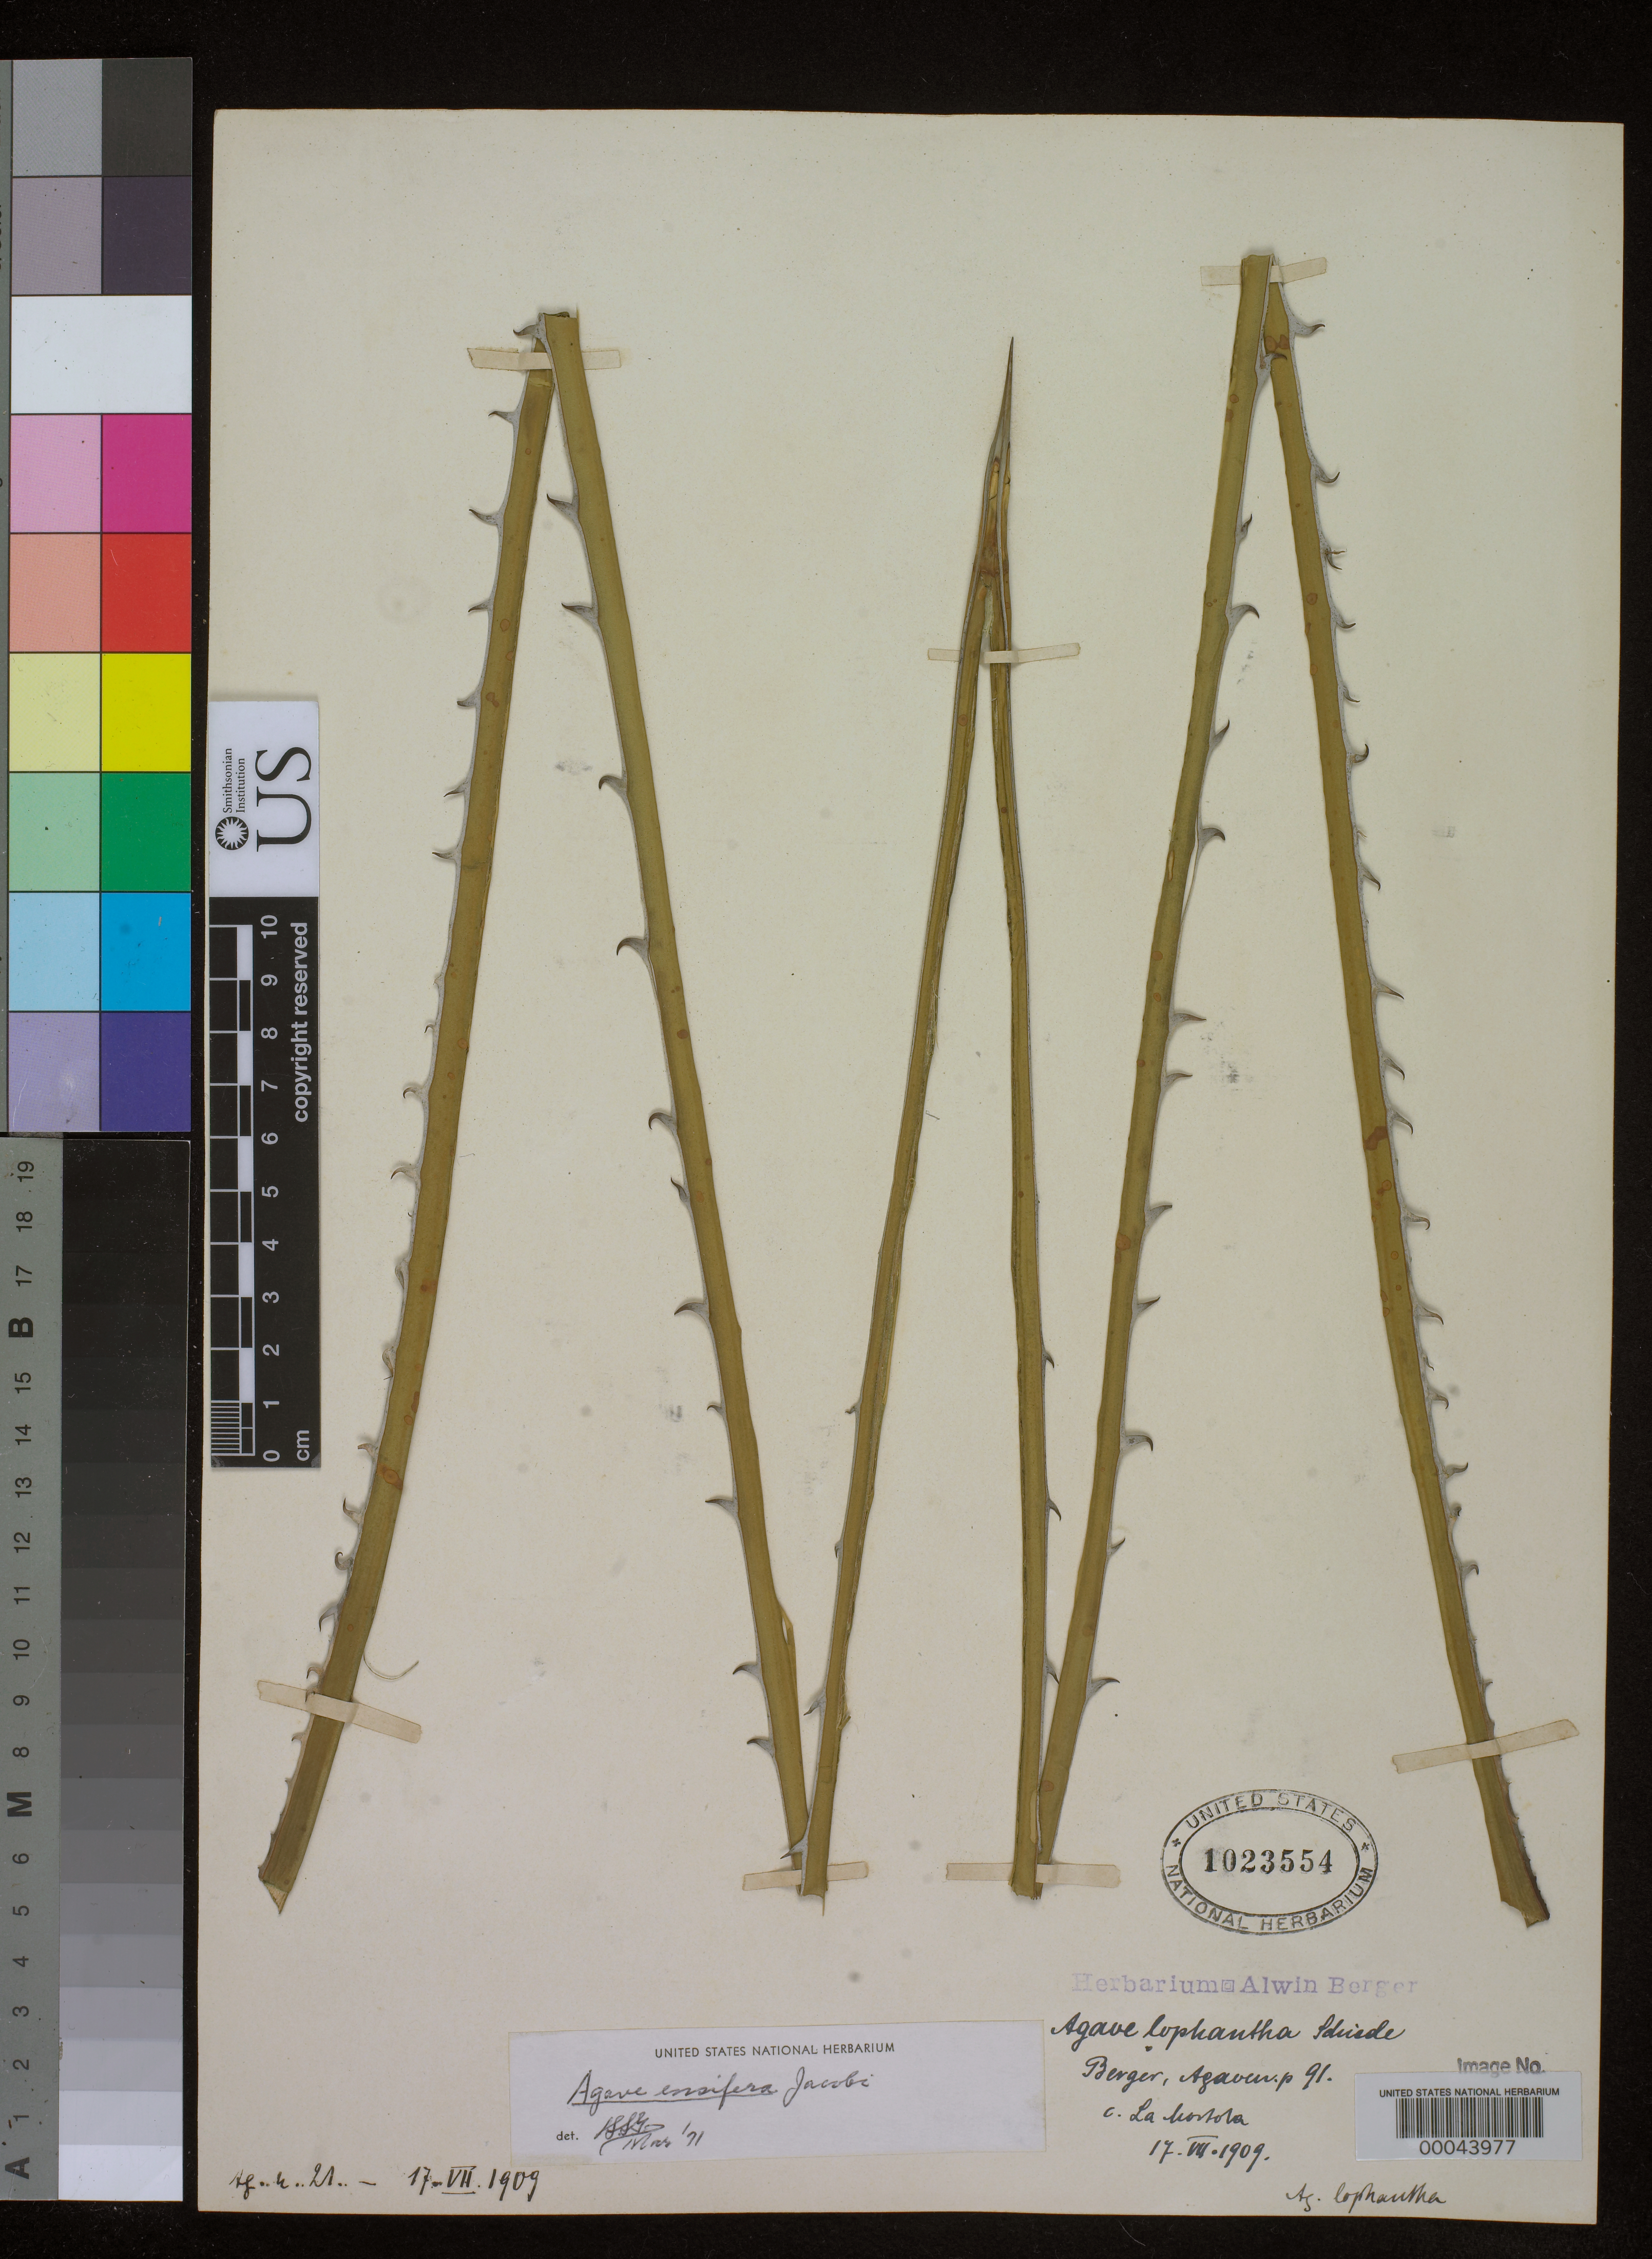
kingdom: Plantae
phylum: Tracheophyta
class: Liliopsida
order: Asparagales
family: Asparagaceae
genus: Agave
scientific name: Agave ensifera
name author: Jacobi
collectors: ex herb. A. Berger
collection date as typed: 17 Jul 1909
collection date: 1909-07-17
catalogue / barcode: US 1023554